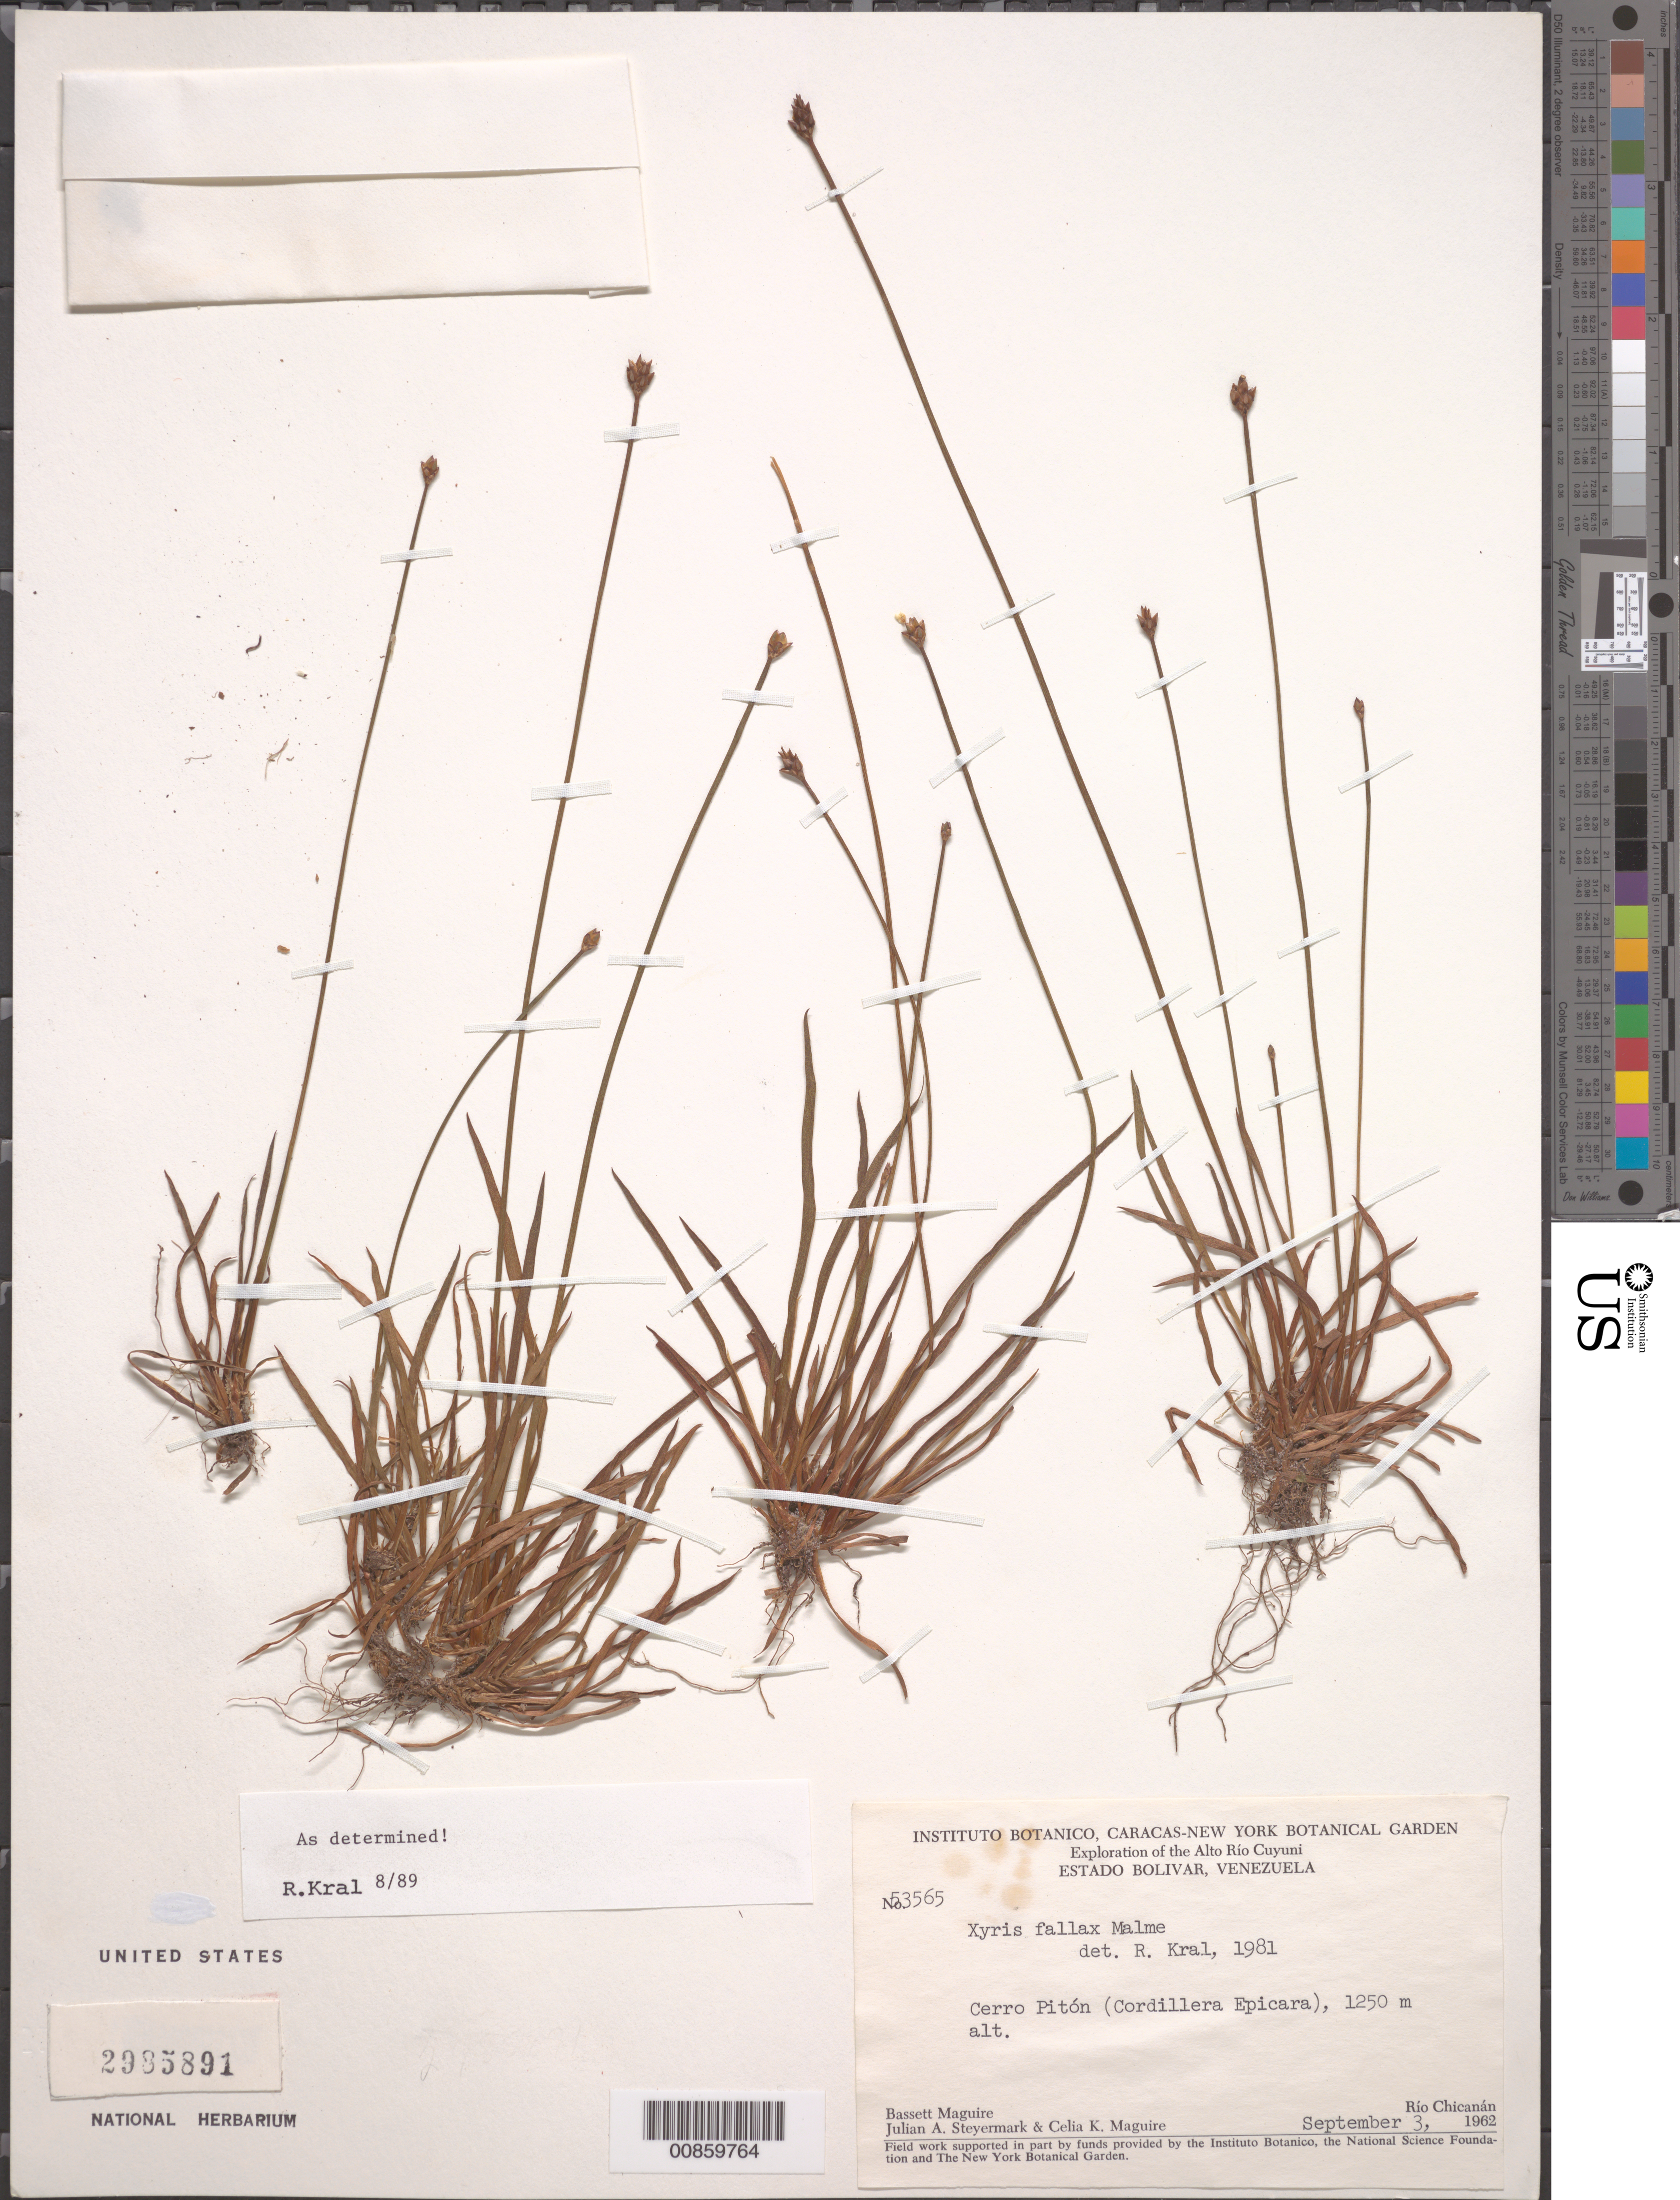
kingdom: Plantae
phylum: Tracheophyta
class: Liliopsida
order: Poales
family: Xyridaceae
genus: Xyris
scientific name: Xyris fallax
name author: Malme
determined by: Kral, Robert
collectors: B. Maguire, J. Steyermark & C. K. Maguire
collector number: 53565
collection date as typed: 3-Sep-62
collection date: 1962-09-03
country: Venezuela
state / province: Bolívar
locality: Alto Río Cuyuni, Cerro Pitón, Cordillera Epicara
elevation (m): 1250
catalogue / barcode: US 2985891